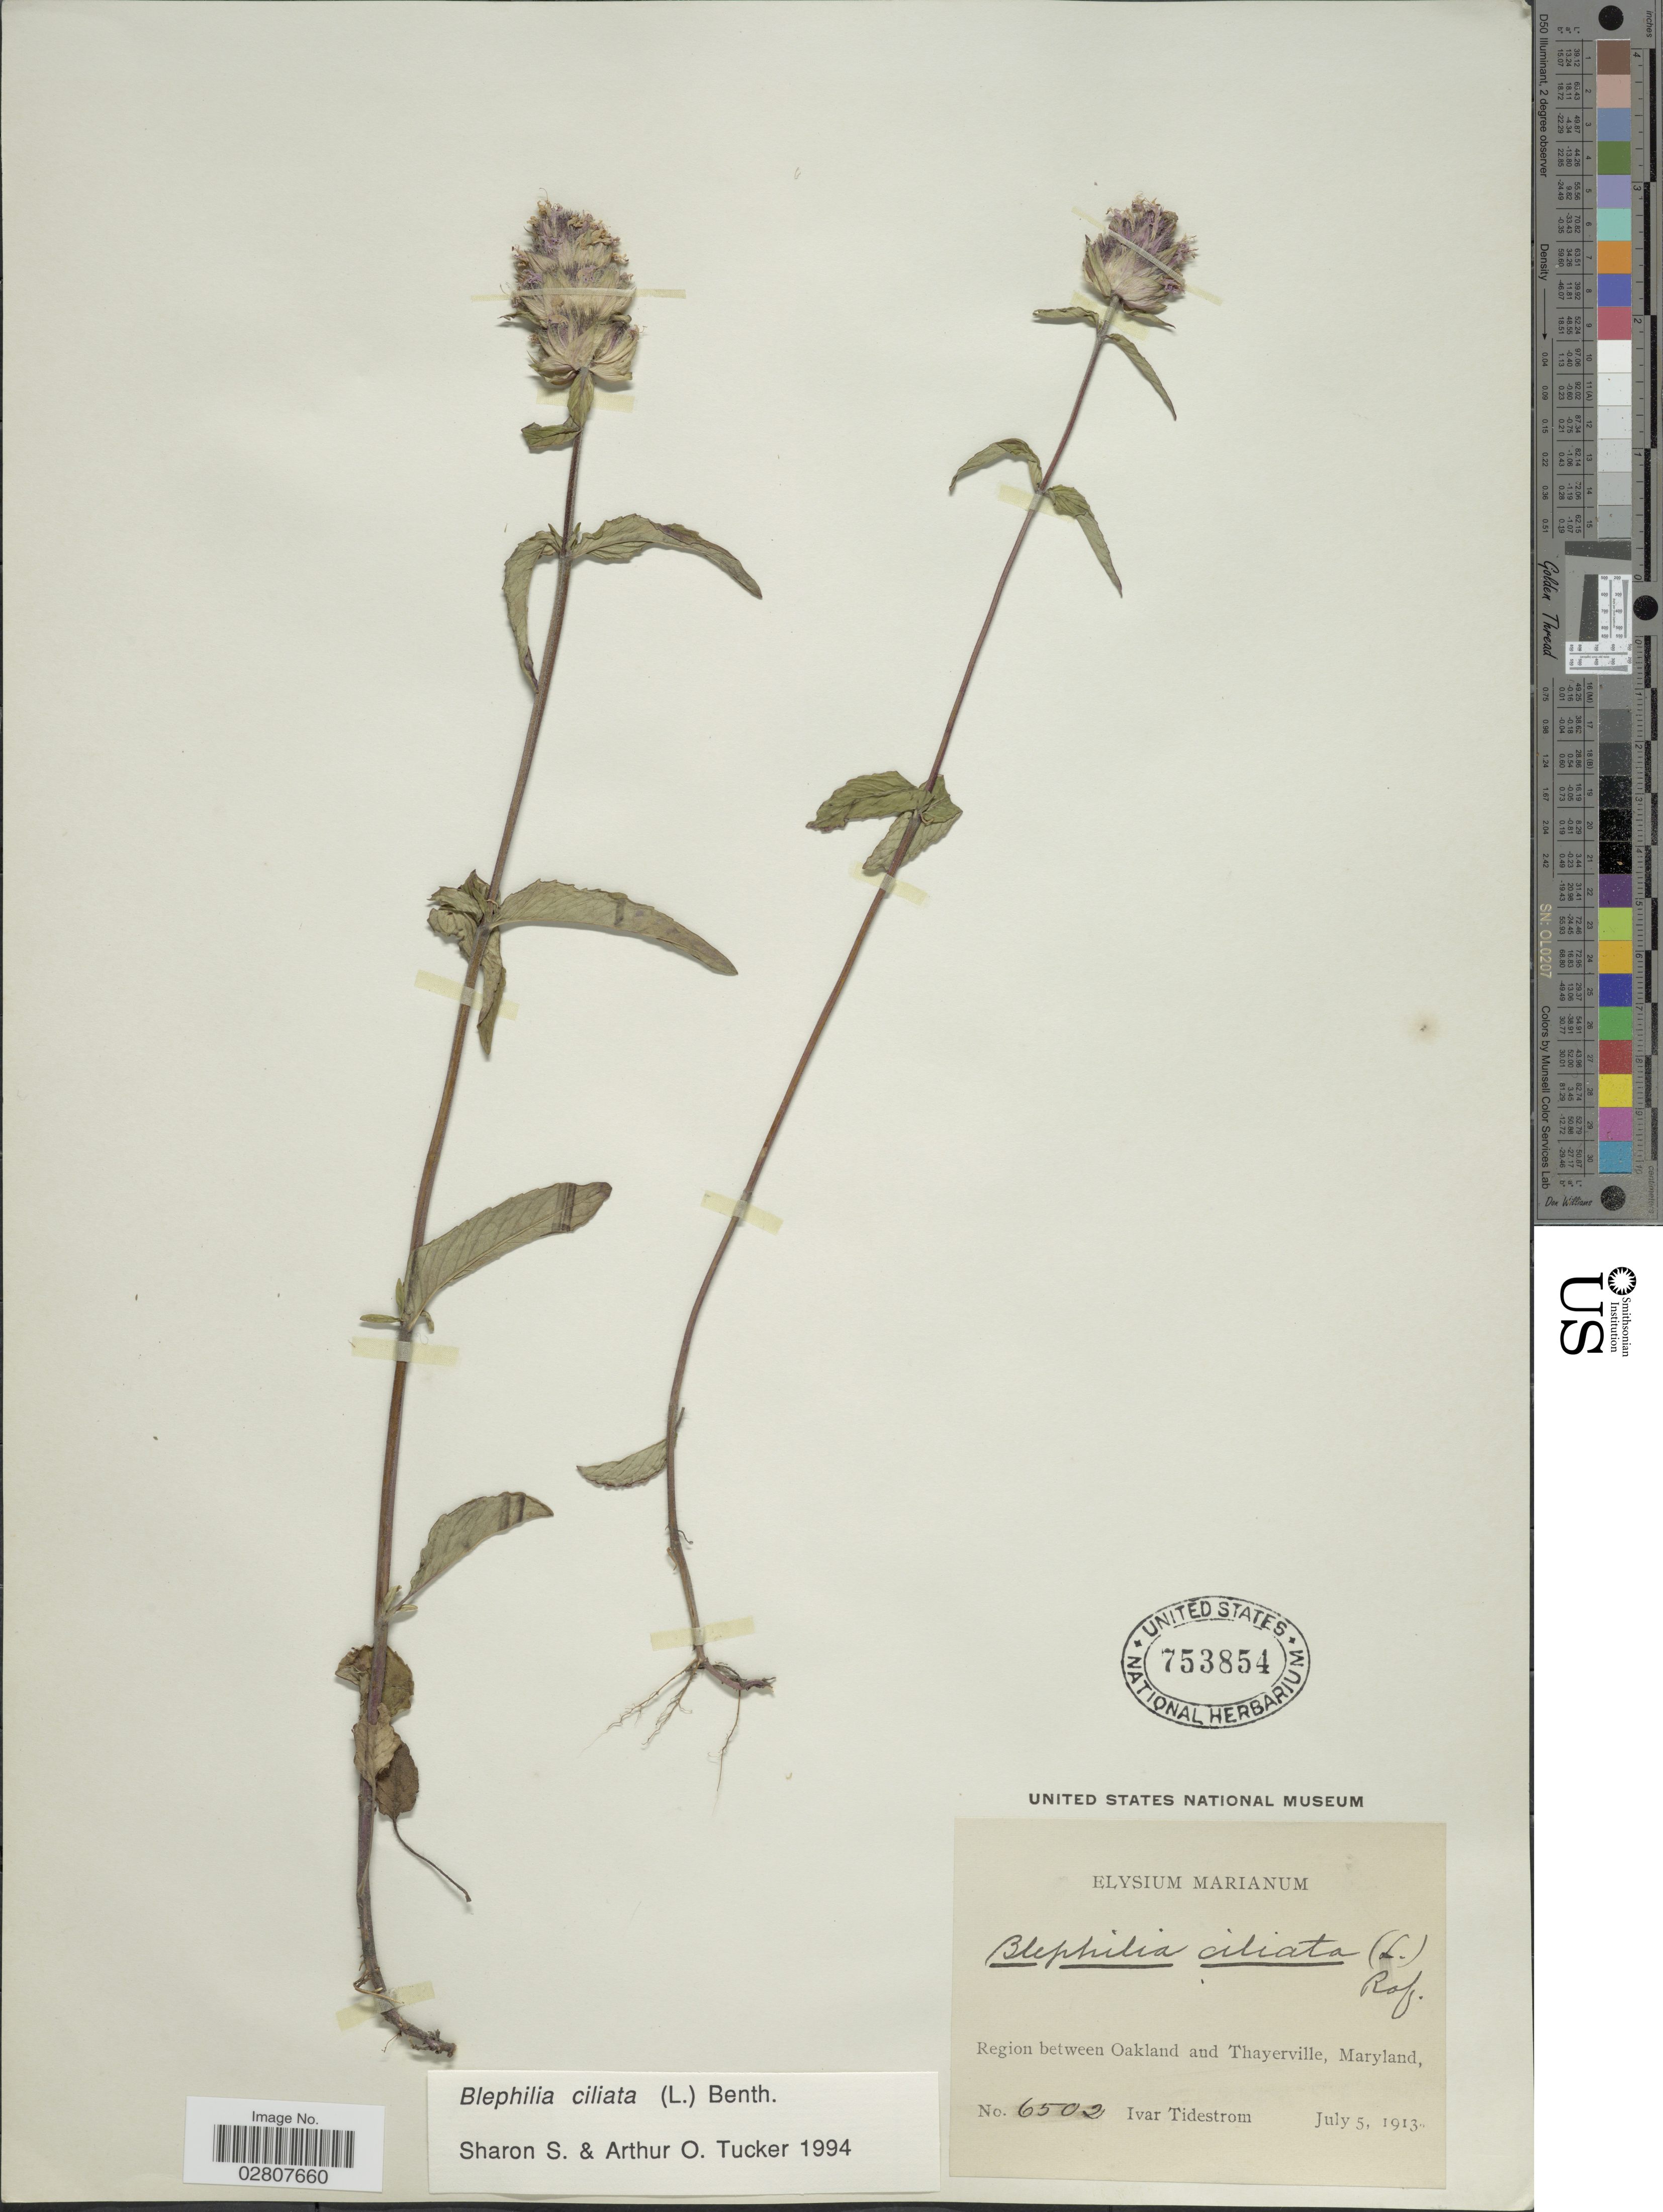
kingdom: Plantae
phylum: Tracheophyta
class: Magnoliopsida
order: Lamiales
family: Lamiaceae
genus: Blephilia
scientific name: Blephilia ciliata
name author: (L.) Raf. ex Benth.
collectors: I. F. Tidestrom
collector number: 6502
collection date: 1913-07-05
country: United States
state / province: Maryland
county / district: Garrett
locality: Region between Oakland and Thayerville.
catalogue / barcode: US 753854